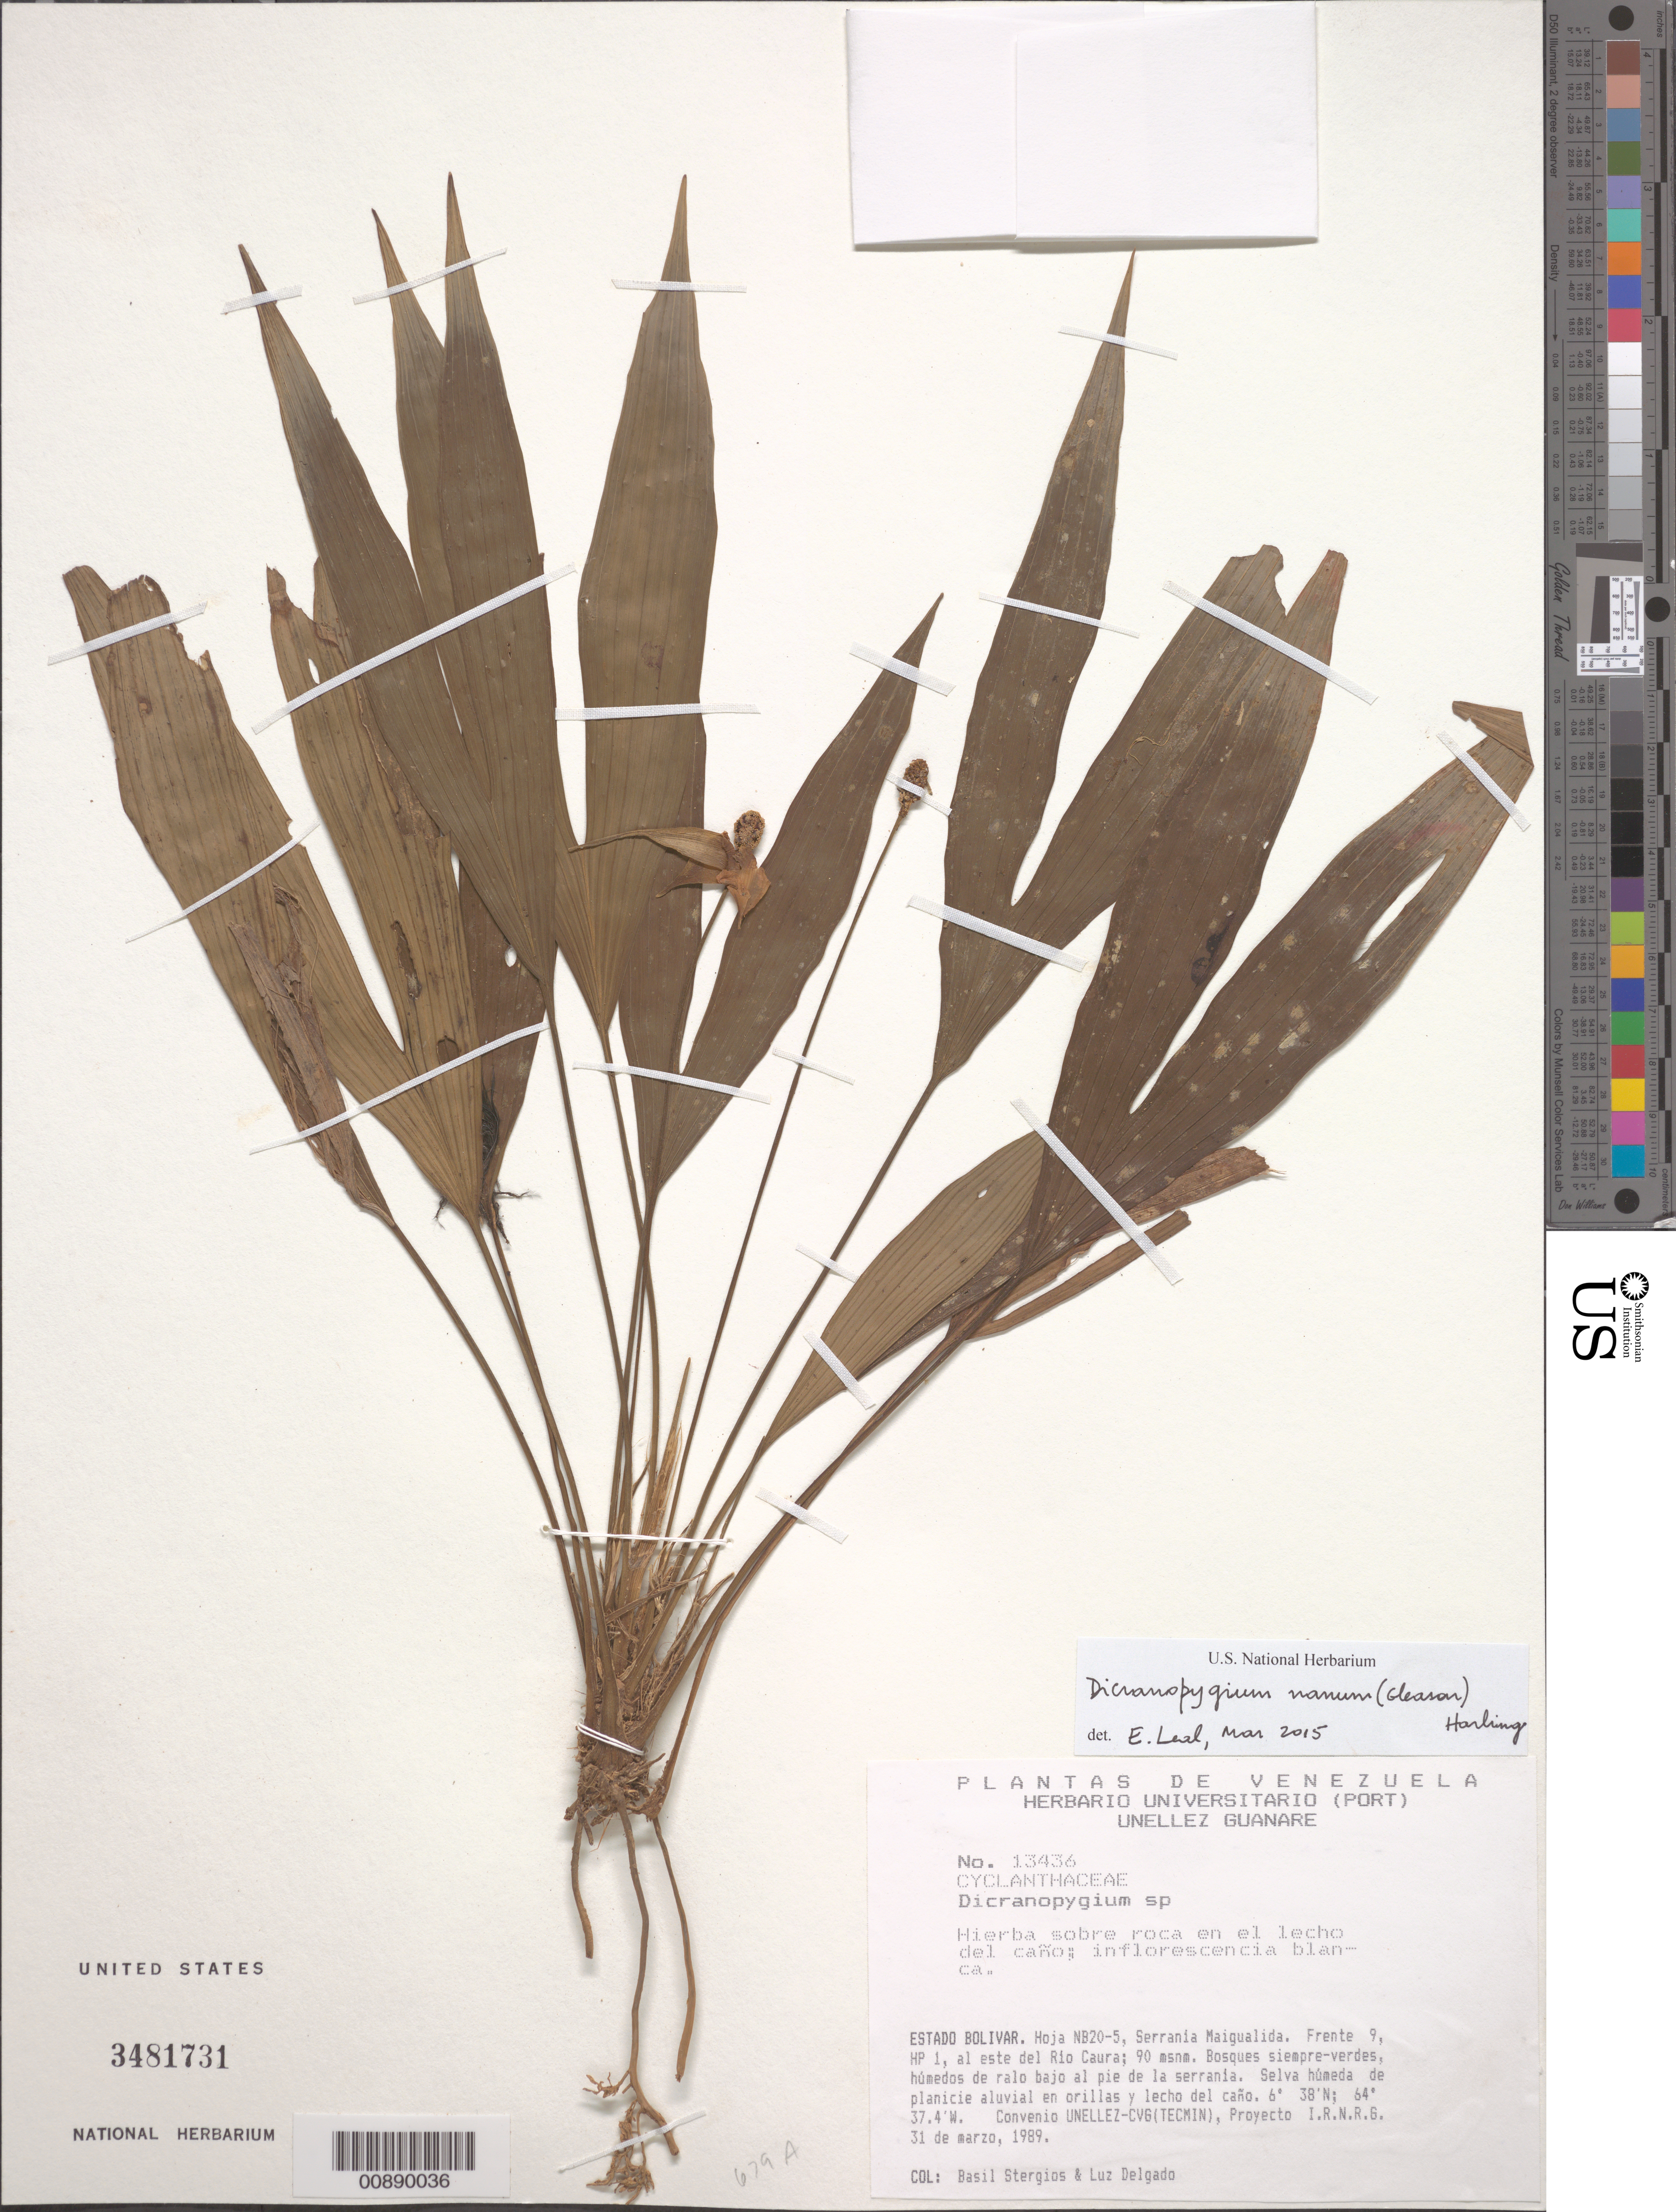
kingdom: Plantae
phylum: Tracheophyta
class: Liliopsida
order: Pandanales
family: Cyclanthaceae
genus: Dicranopygium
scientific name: Dicranopygium sp.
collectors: B. G. Stergios & L. Delgado V.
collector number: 13436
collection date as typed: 31-Mar-89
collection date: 1989-03-31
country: Venezuela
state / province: Bolívar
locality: Serrania Maigualida, E del río Caura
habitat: Bosques siempre-verdes, húmedos de ralo bajo al pie de la sierranía; sobre roca en lecho del caño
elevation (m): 90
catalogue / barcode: US 3481731